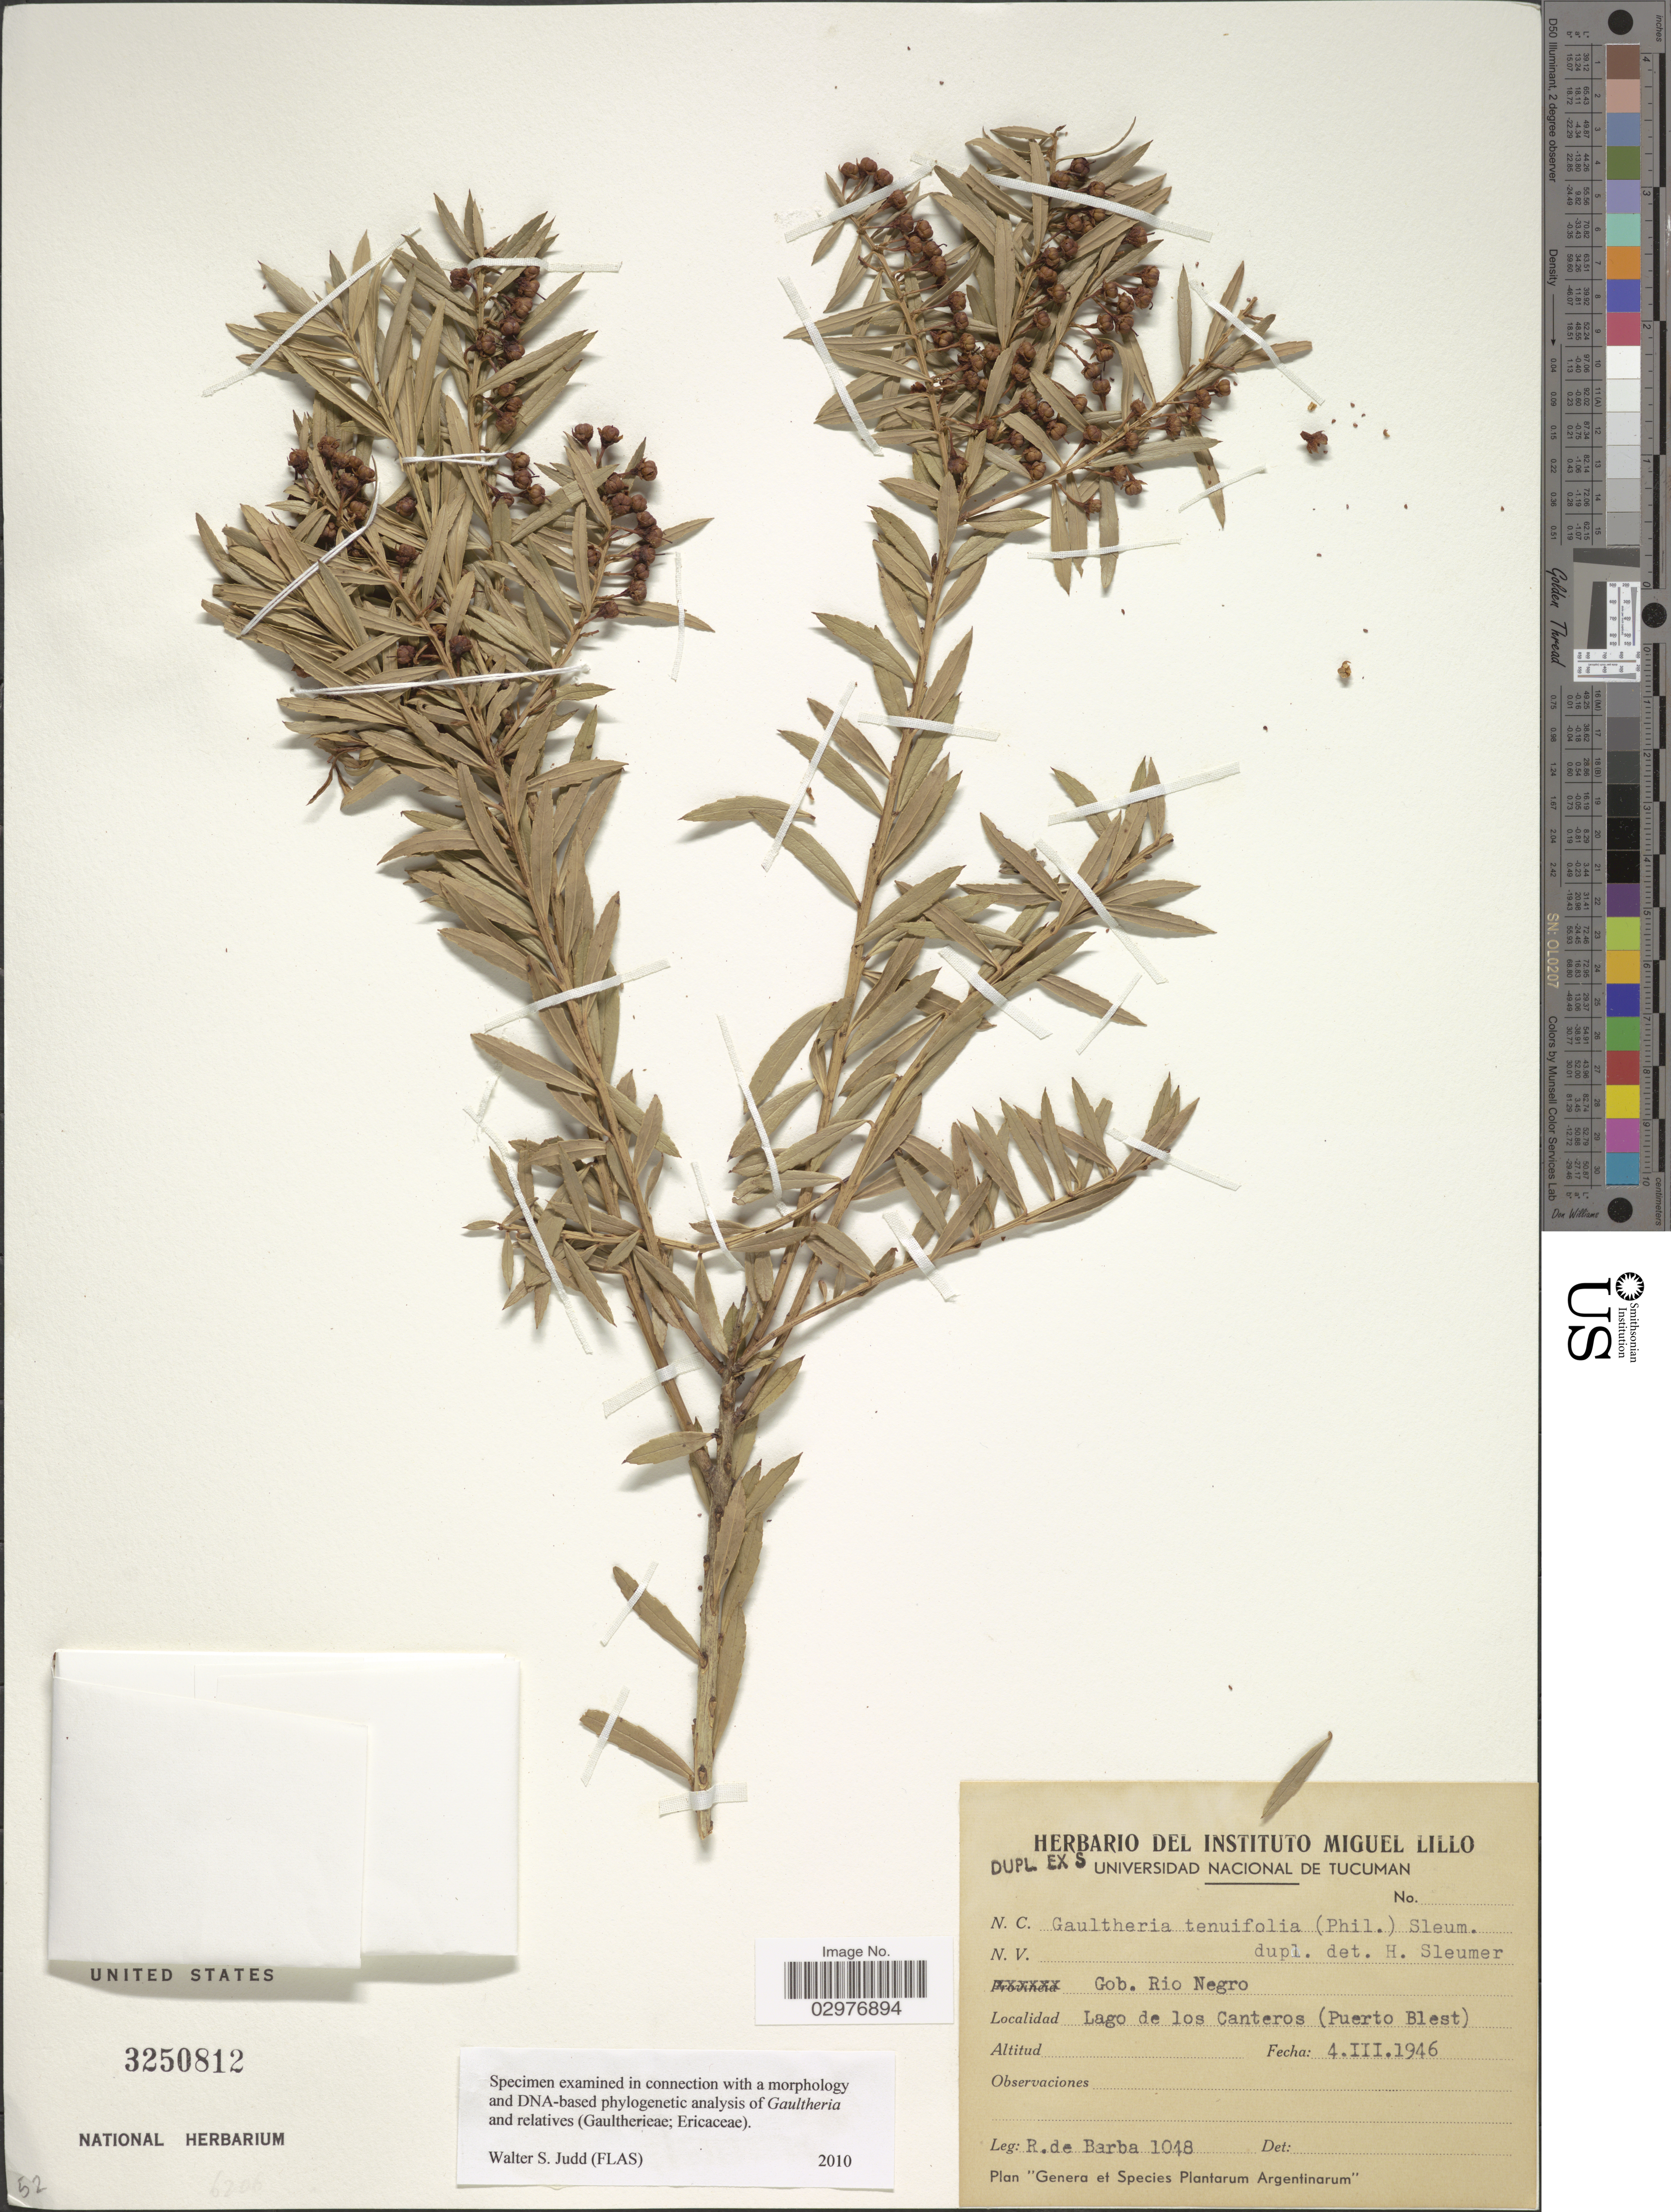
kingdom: Plantae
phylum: Tracheophyta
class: Magnoliopsida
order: Ericales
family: Ericaceae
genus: Gaultheria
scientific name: Gaultheria tenuifolia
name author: (Phil.) Sleumer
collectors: R. De Barba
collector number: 1048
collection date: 1946-03-04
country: Argentina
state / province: Rio Negro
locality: Lago de los Canteros (Puerto Blest).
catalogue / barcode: US 3250812